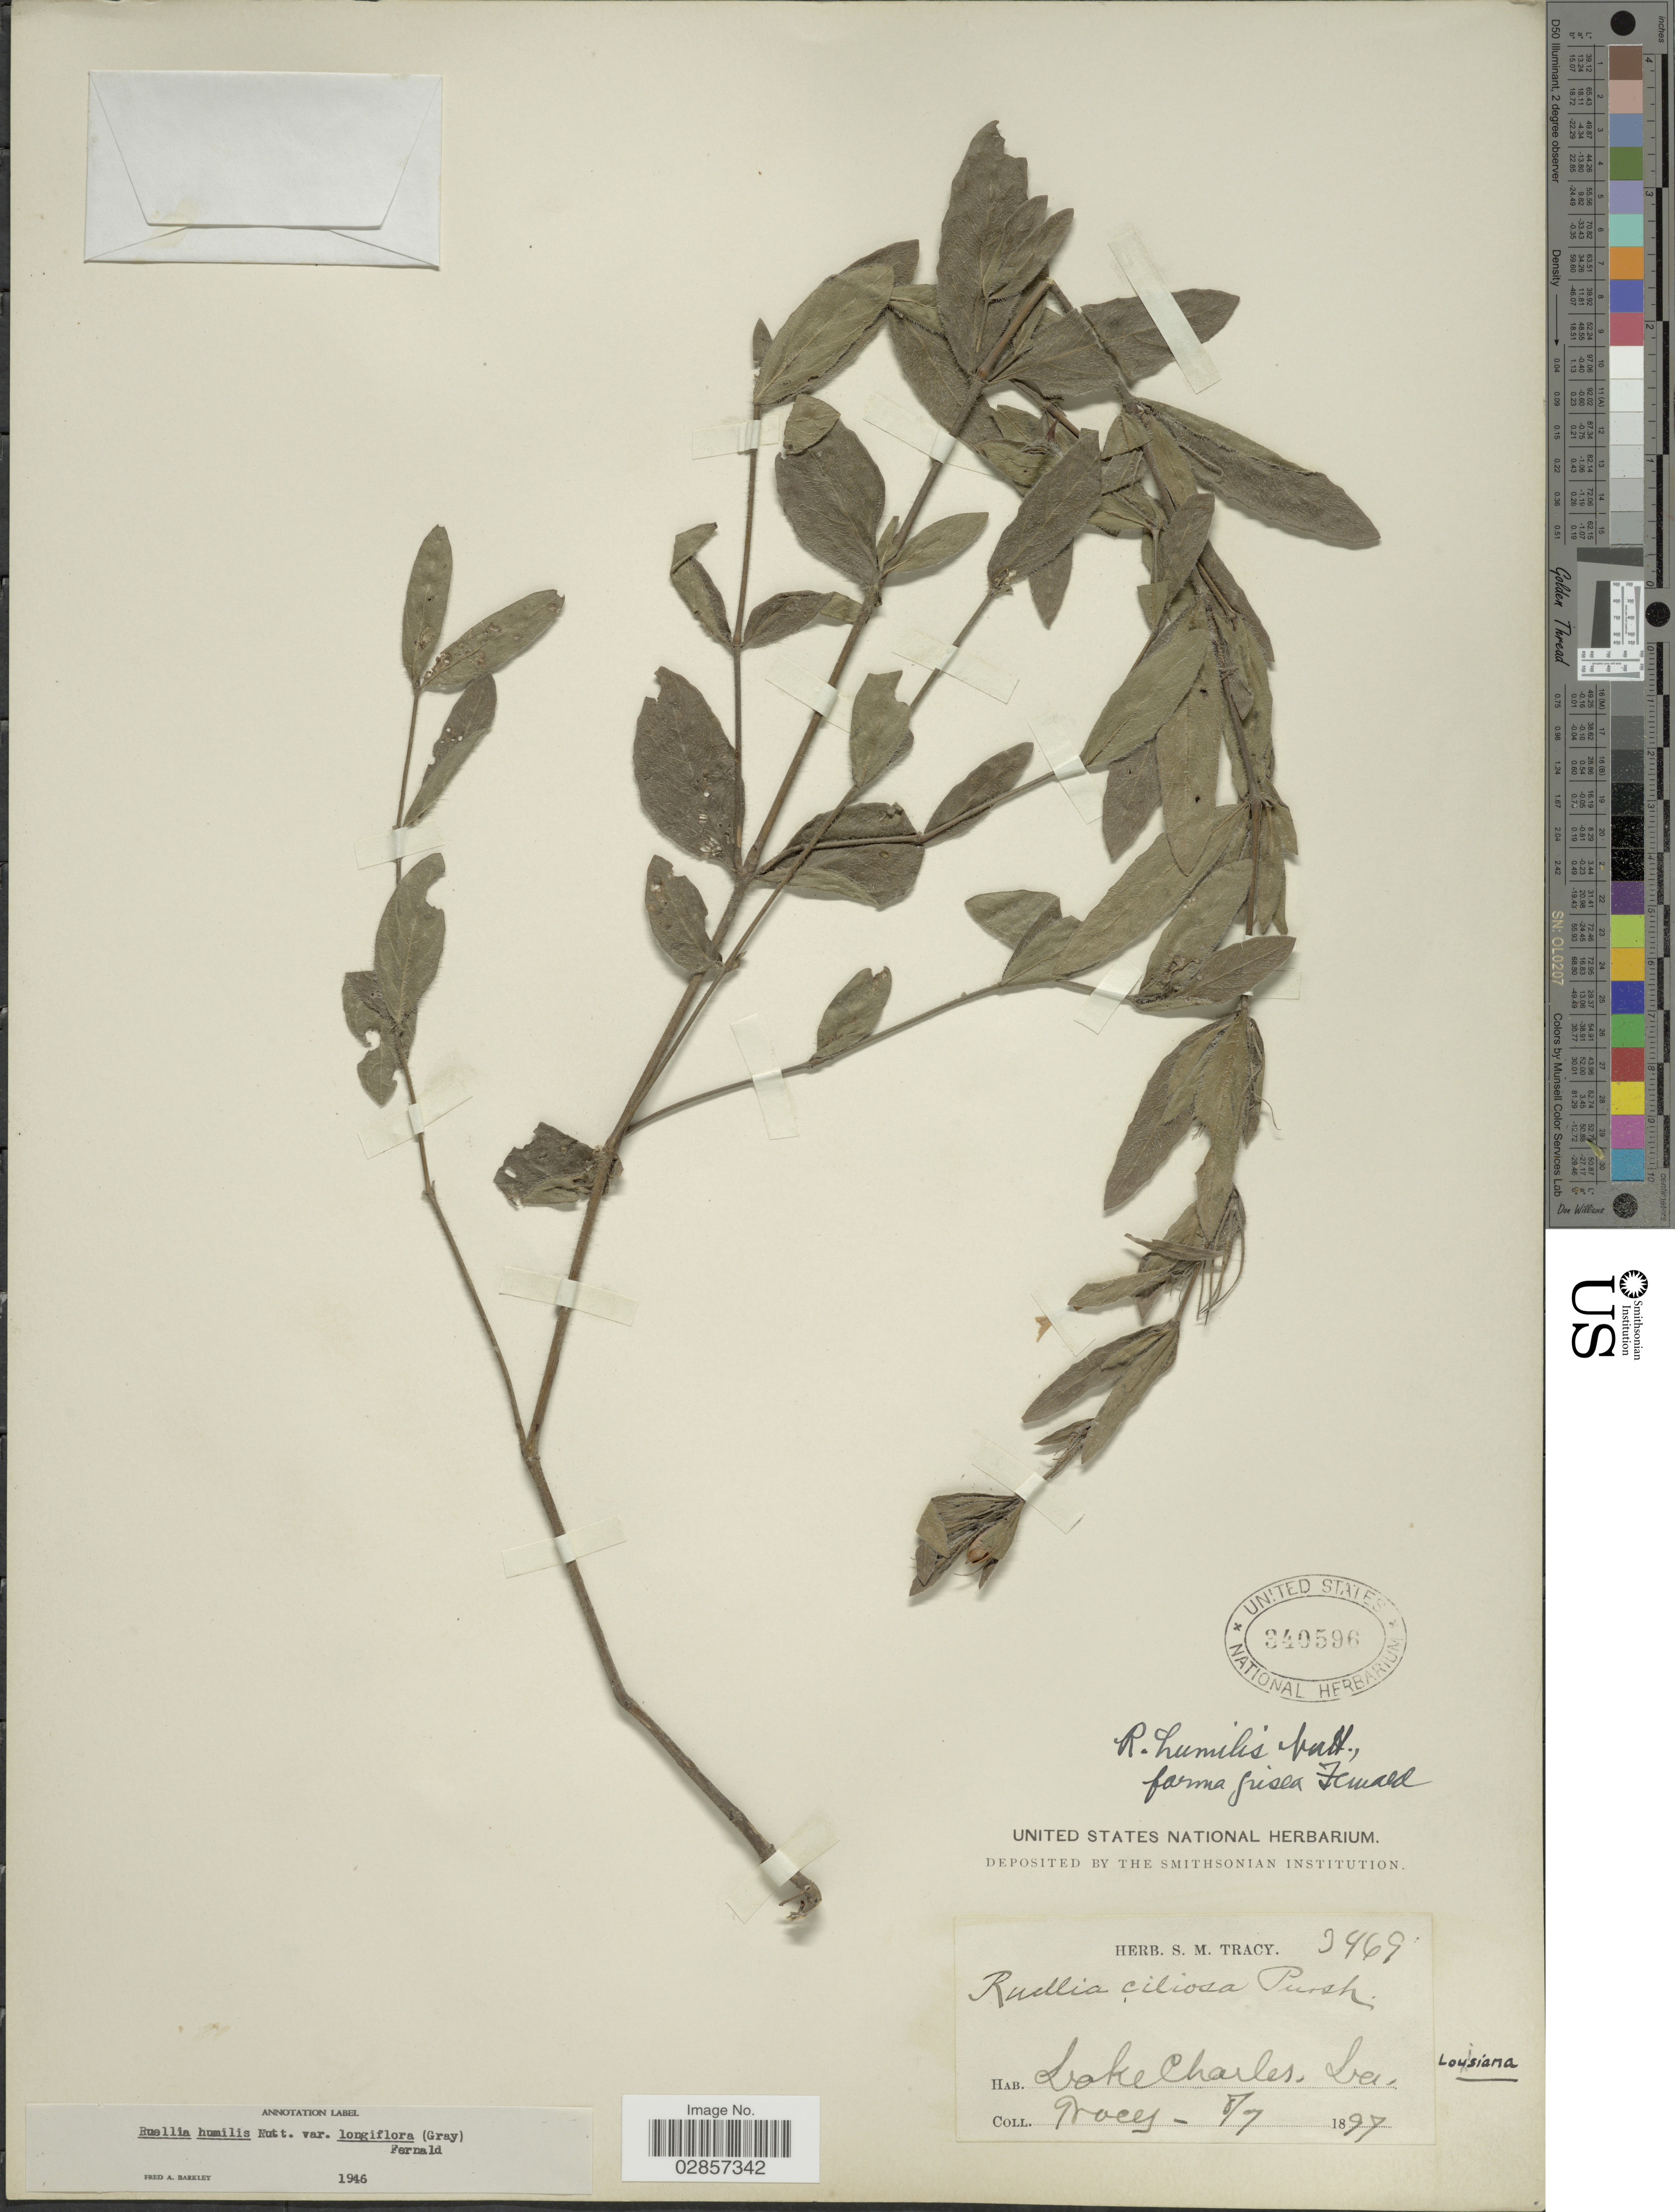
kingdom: Plantae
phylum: Tracheophyta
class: Magnoliopsida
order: Lamiales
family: Acanthaceae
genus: Ruellia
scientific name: Ruellia humilis var. longiflora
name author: (A. Gray) Fernald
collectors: S. M. Tracy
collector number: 3469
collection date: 1897-07-08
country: United States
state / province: Louisiana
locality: Lake Charles, La.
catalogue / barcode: US 340596